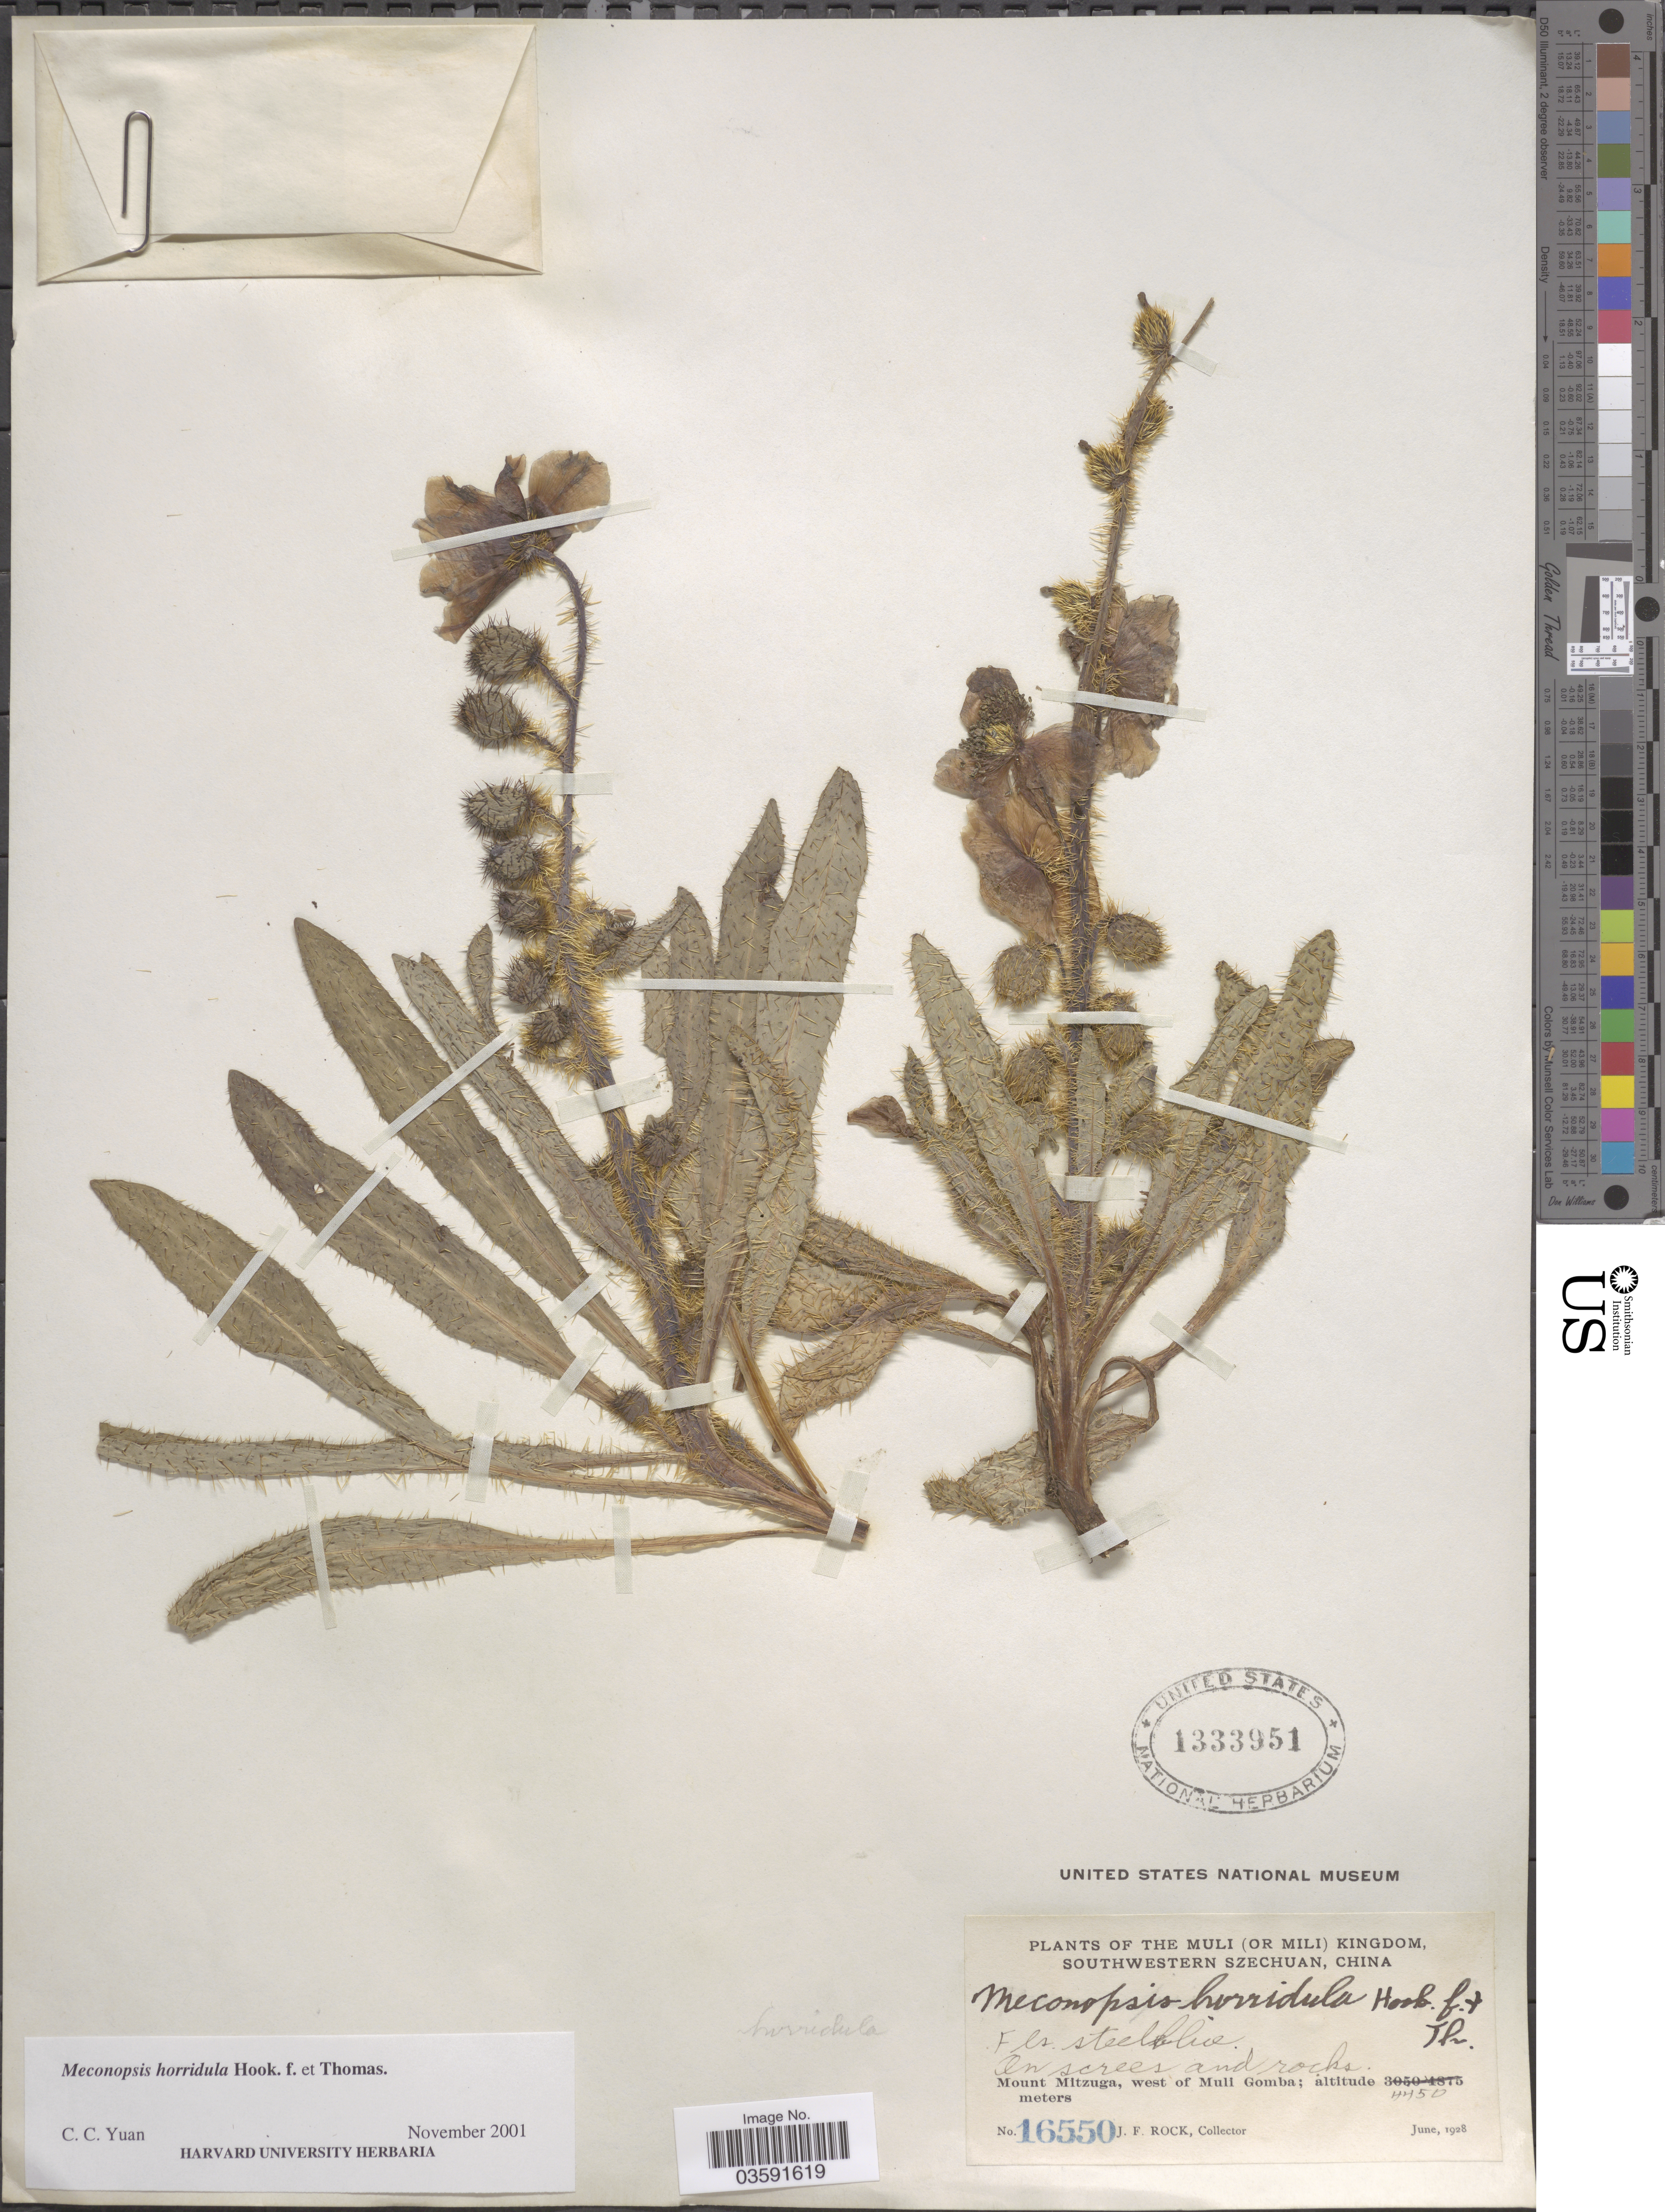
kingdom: Plantae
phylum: Tracheophyta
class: Magnoliopsida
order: Ranunculales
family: Papaveraceae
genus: Meconopsis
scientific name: Meconopsis horridula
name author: Hook. f. & Thomson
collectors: J. Rock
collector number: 16550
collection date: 1928-06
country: China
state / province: Sichuan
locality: The Muli (or Mili) Kingdom, Southwestern Szechuan. Mount Mitzuga, west of Muli Gomba.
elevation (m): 4450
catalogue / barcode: US 1333951